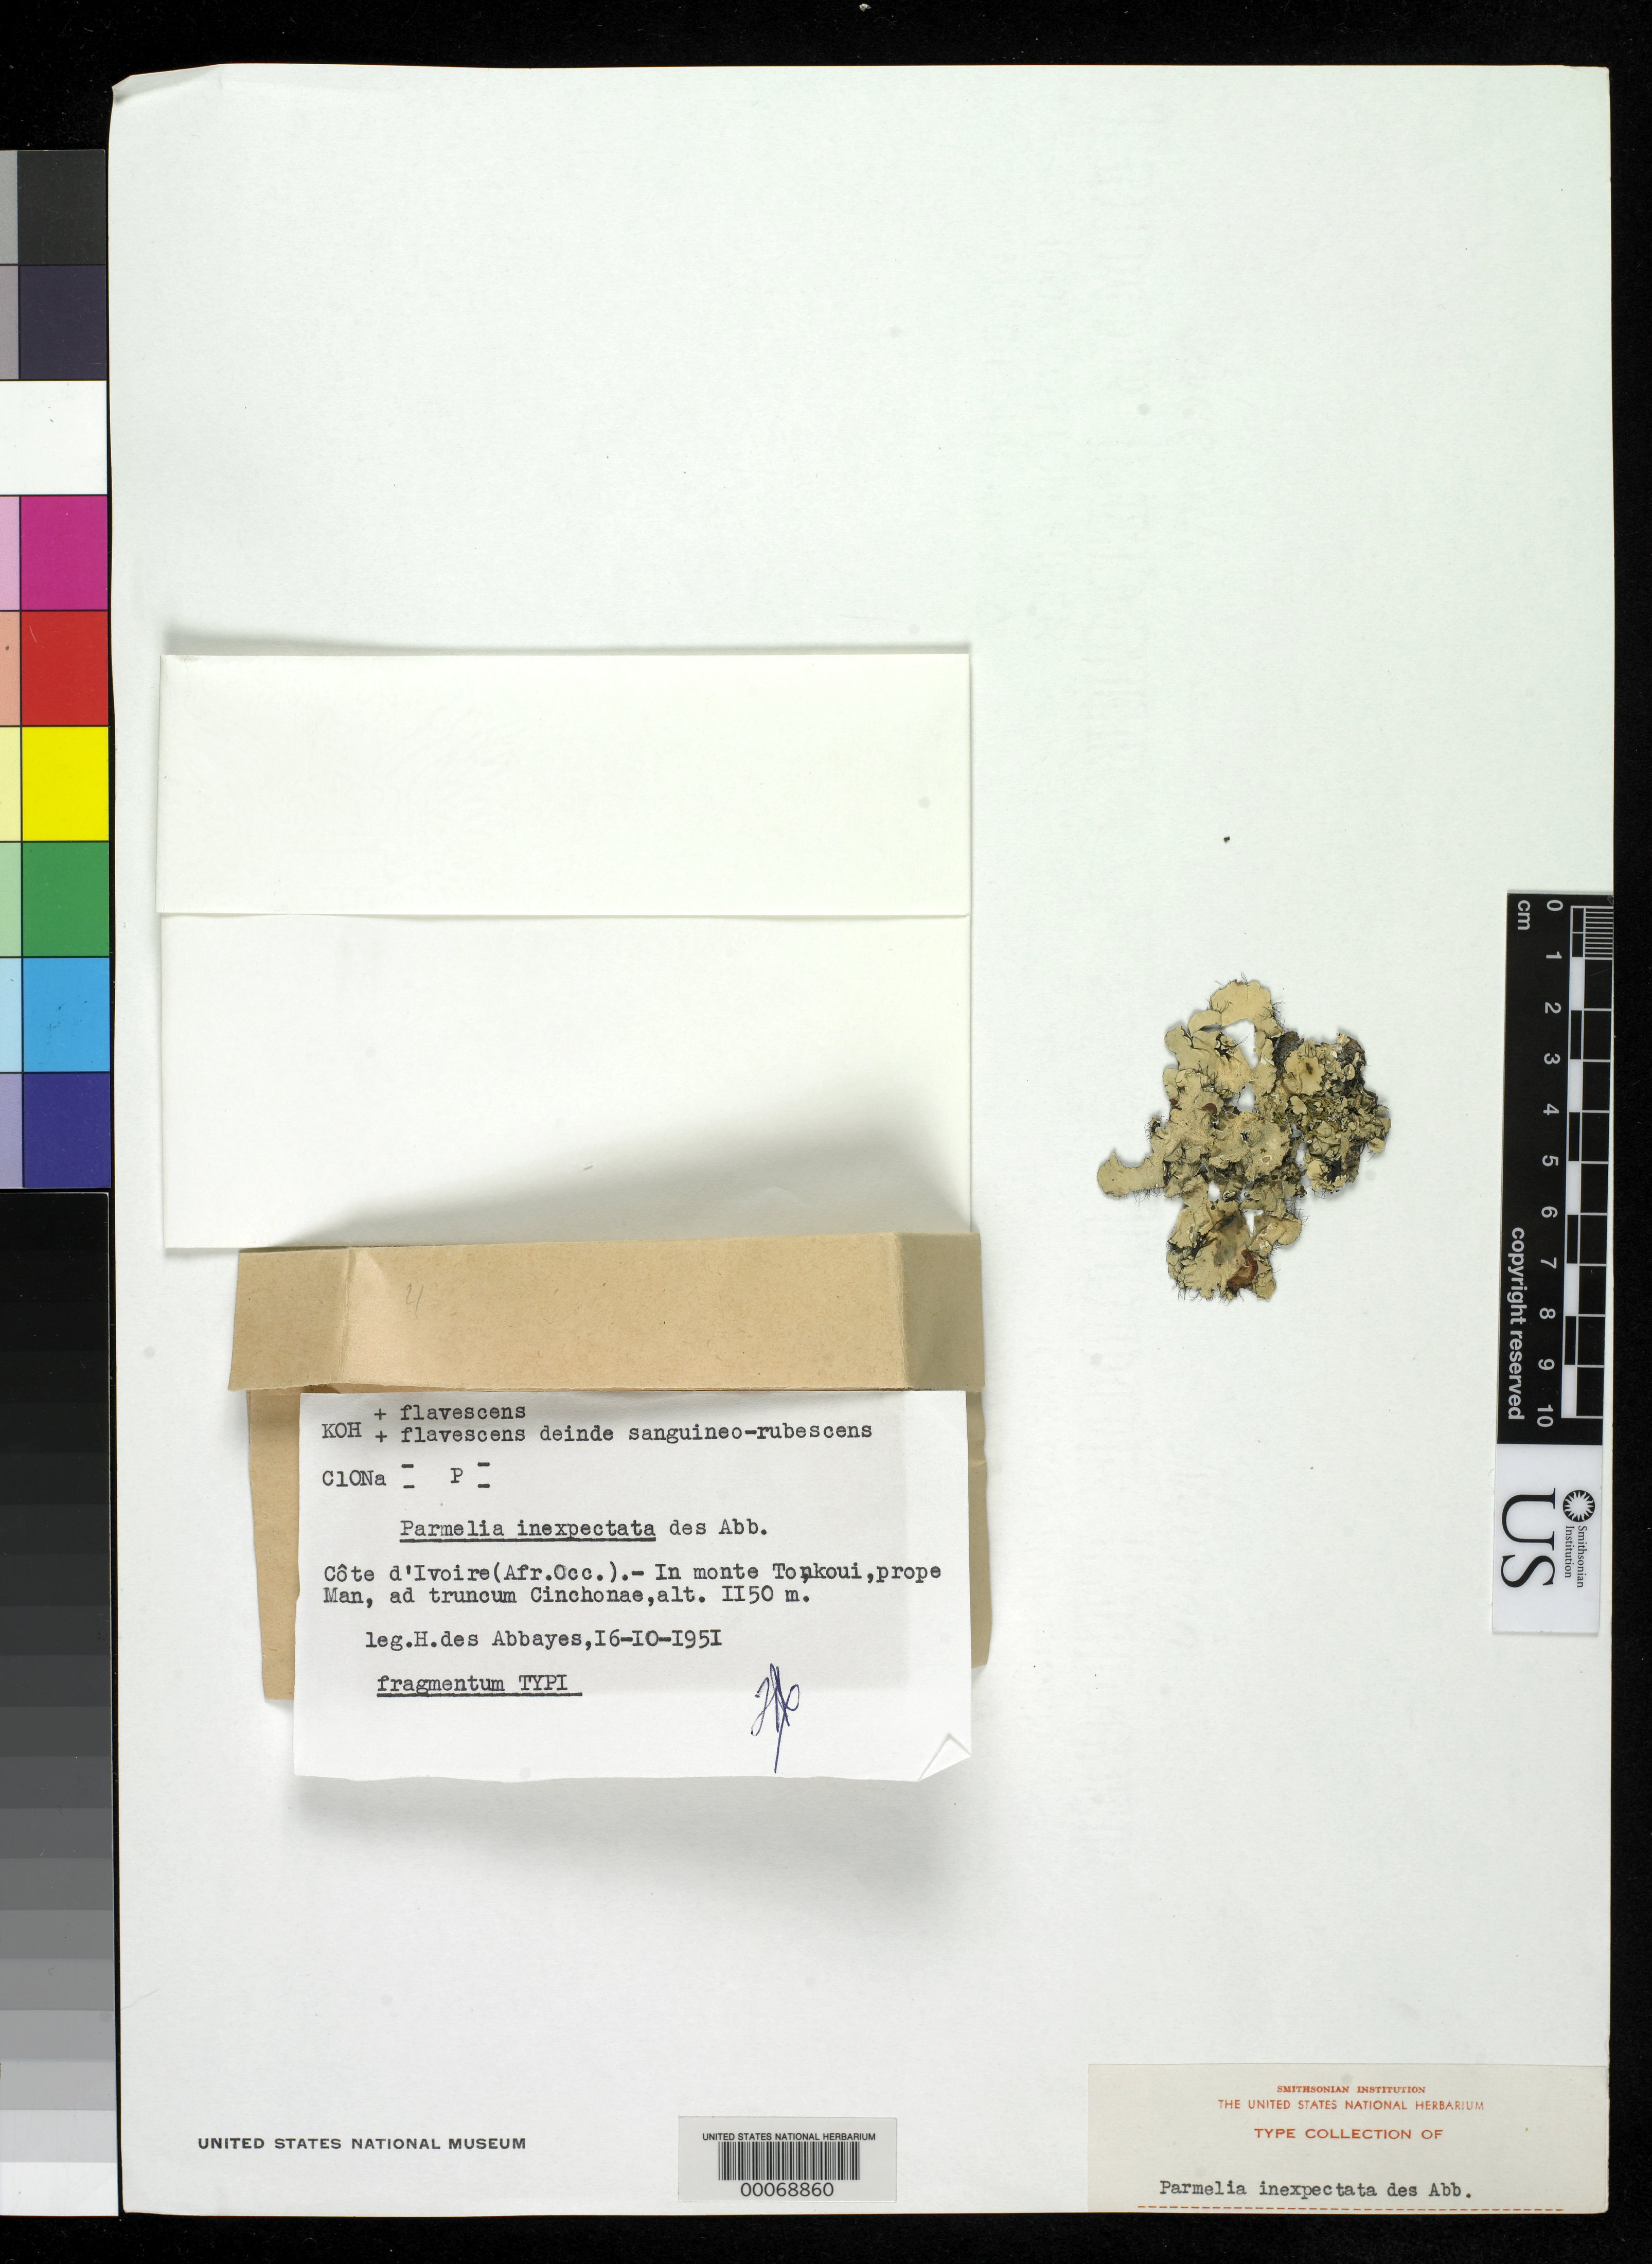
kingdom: Fungi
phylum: Ascomycota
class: Lecanoromycetes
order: Lecanorales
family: Parmeliaceae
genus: Parmelia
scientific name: Parmelia inexpectata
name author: Abbayes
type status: Isotype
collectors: H. R. Abbayes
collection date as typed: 16 Oct 1951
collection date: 1951-10-16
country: Ivory Coast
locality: In Monte Tonkoui, prope Man. (?) ad truncum Cinchonae. [On Tonkoui Mountain, near Man. (?) on the trunk of a Cinchona tree.]